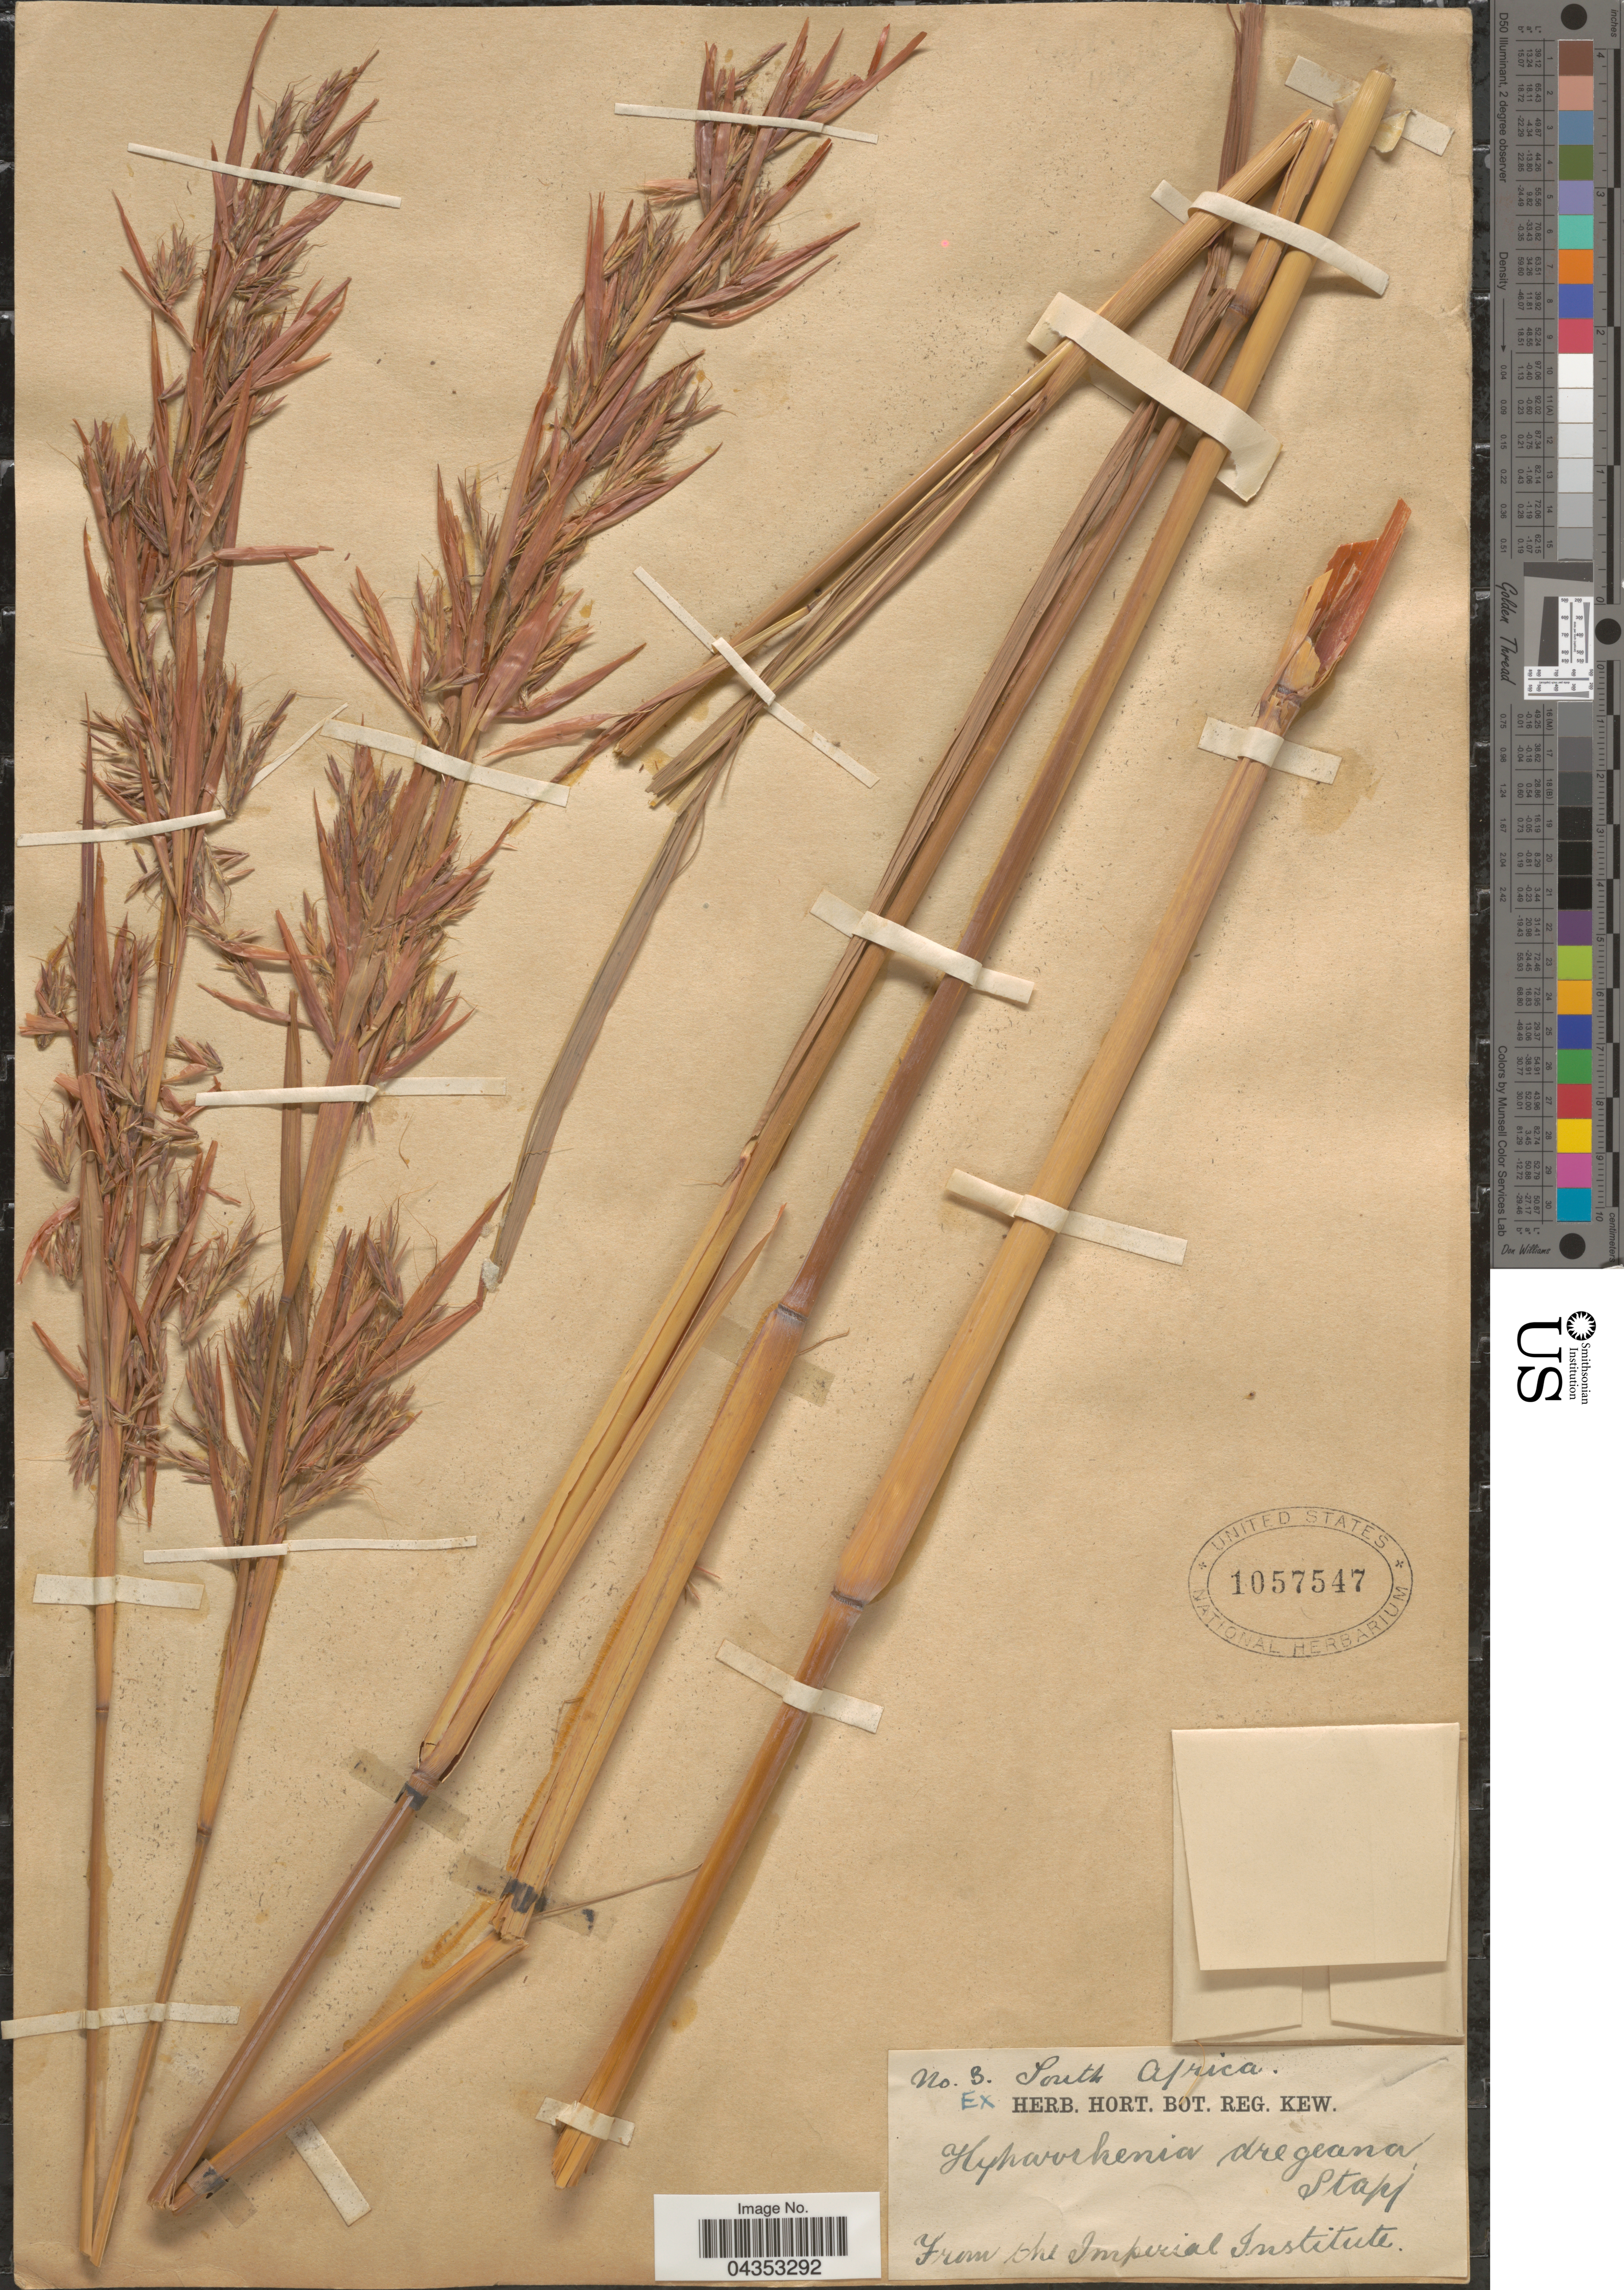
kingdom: Plantae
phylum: Tracheophyta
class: Liliopsida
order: Poales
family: Poaceae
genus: Hyparrhenia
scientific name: Hyparrhenia dregeana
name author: (Nees) Stapf ex Stent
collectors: ex herb. Hort. Reg. Kew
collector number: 3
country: South Africa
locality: From the Imperial Institute [unsure placement].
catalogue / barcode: US 1057547